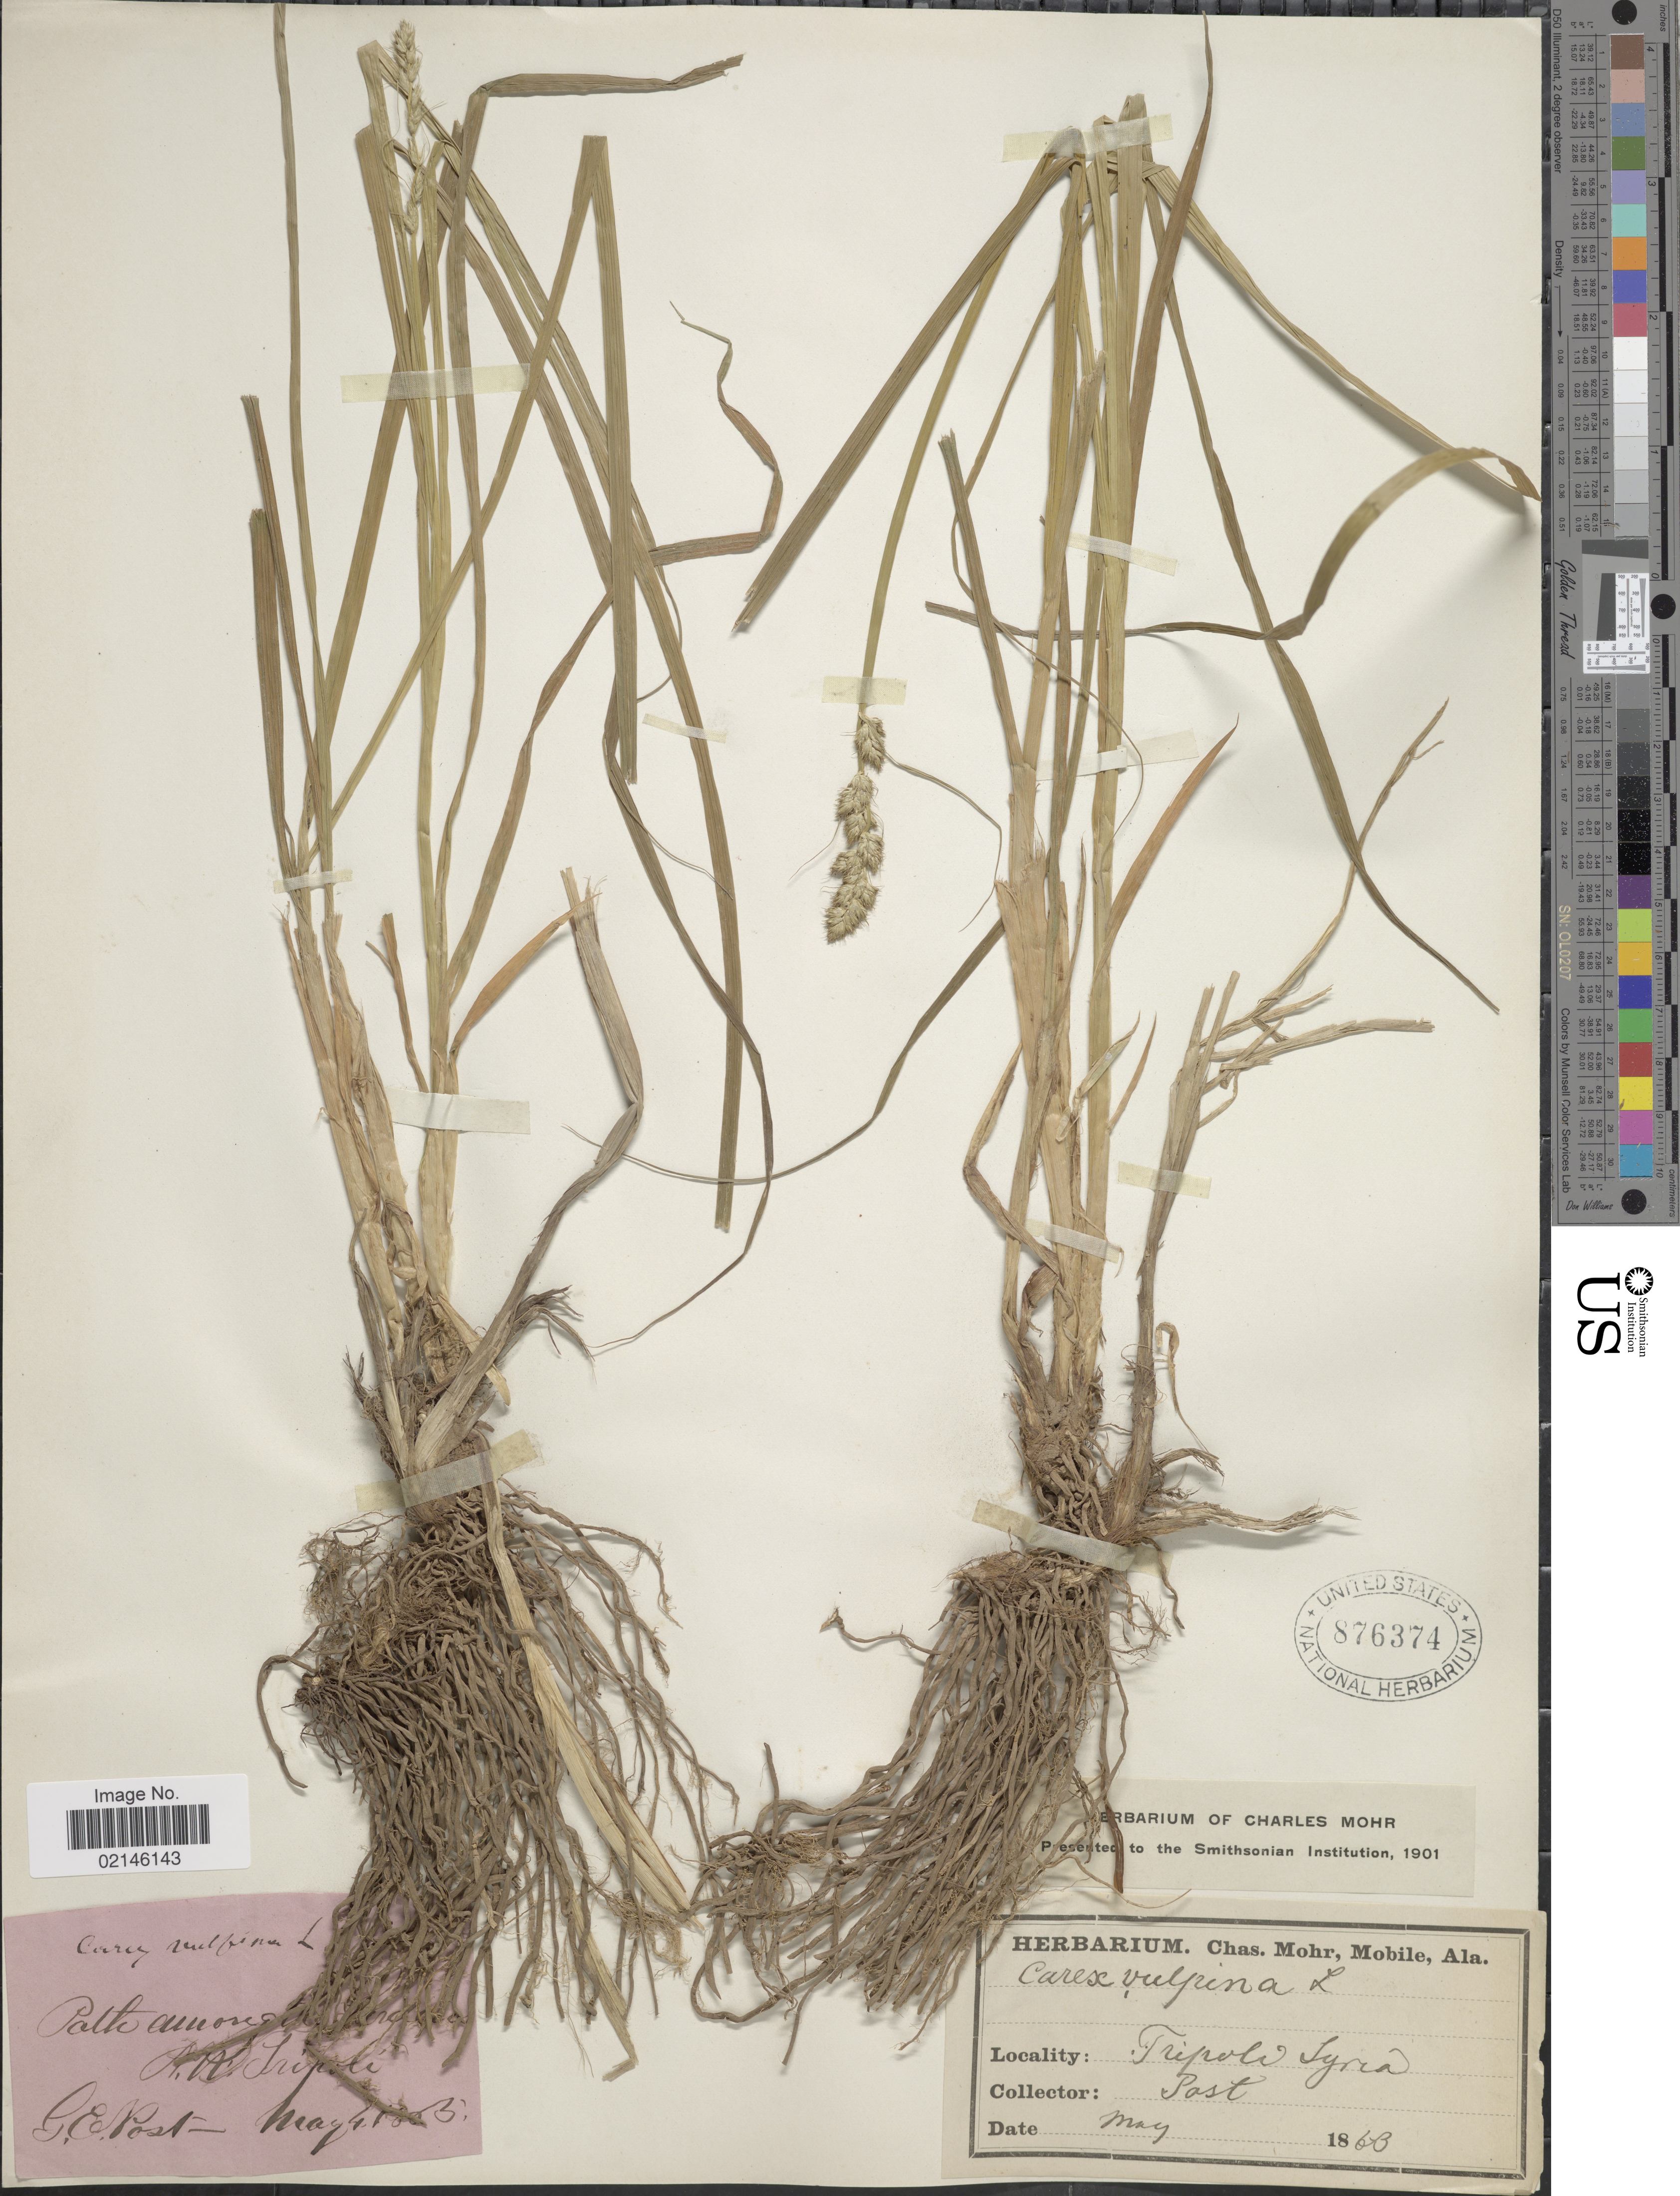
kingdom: Plantae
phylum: Tracheophyta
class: Liliopsida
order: Poales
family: Cyperaceae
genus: Carex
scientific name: Carex vulpina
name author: L.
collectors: G. E. Post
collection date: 1863-05-04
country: Syria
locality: T. A. Tripoli [interpreted]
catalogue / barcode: US 876374